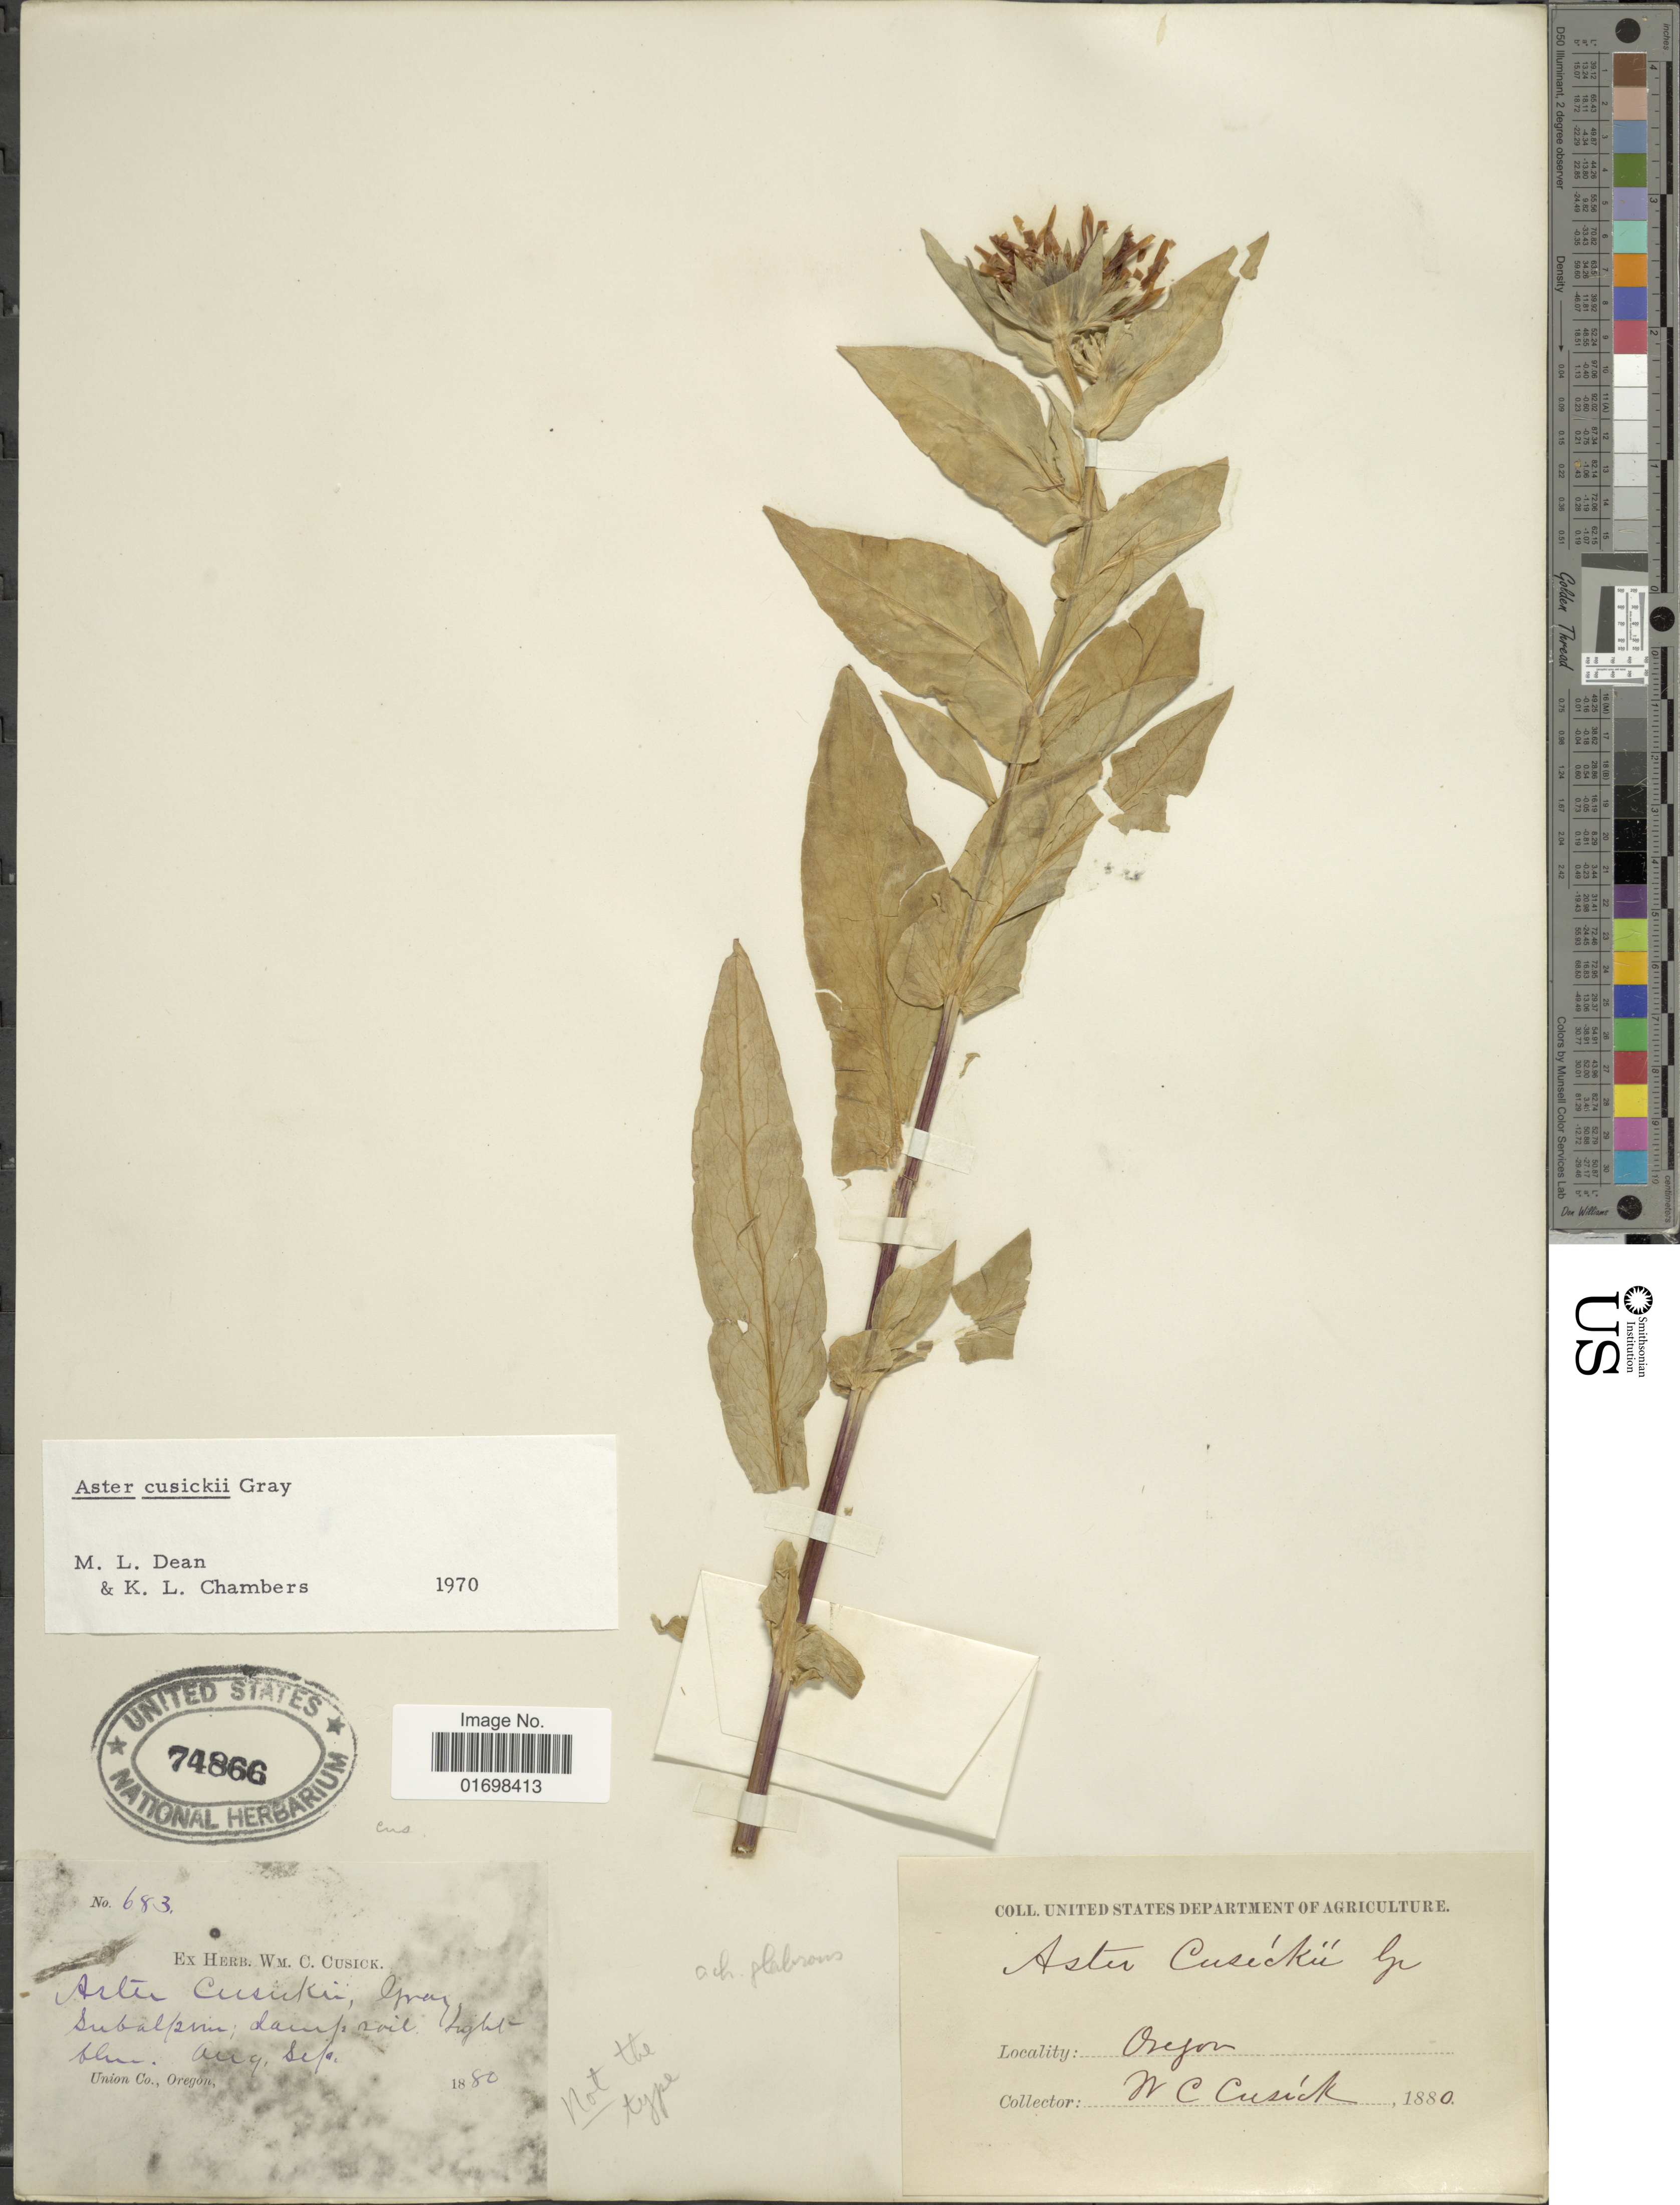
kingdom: Plantae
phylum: Tracheophyta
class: Magnoliopsida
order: Asterales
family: Asteraceae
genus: Symphyotrichum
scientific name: Symphyotrichum cusickii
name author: (A. Gray) G.L. Nesom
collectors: W. C. Cusick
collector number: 683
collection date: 1880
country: United States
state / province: Oregon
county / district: Union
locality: Union Co., Oregon.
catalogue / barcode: US 74866